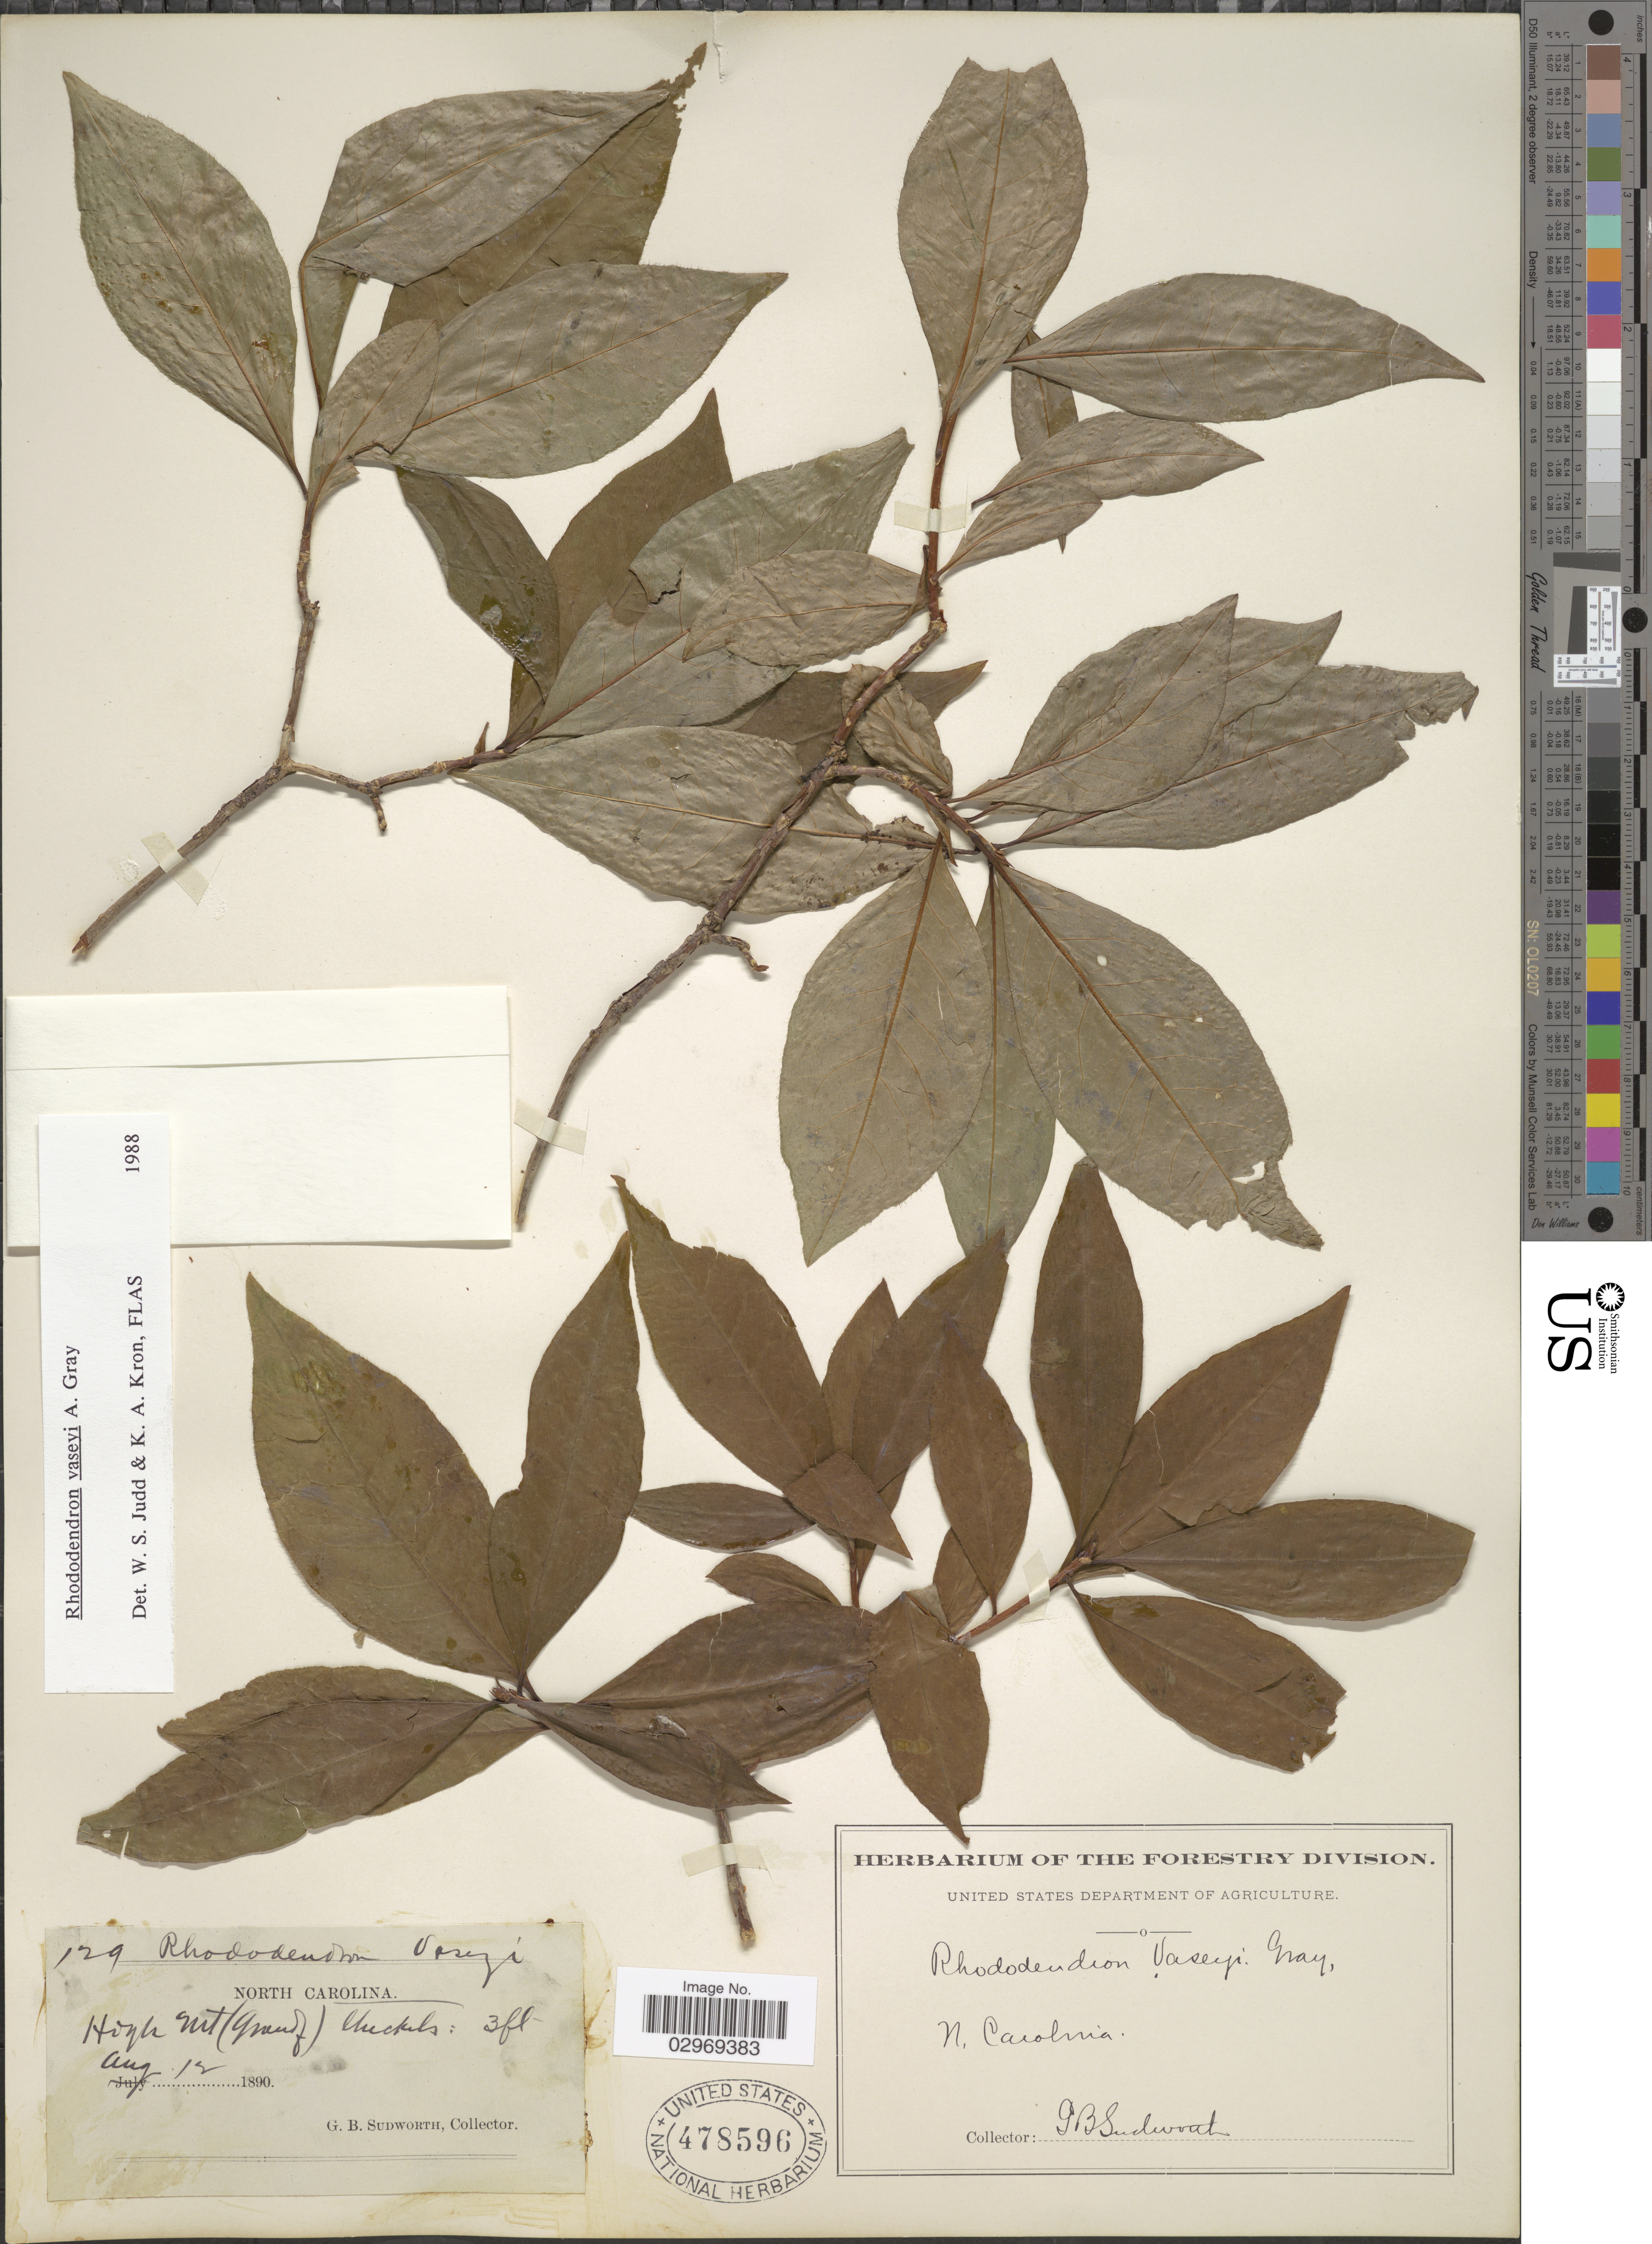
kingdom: Plantae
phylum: Tracheophyta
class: Magnoliopsida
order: Ericales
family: Ericaceae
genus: Rhododendron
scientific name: Rhododendron vaseyi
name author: A. Gray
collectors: G. B. Sudworth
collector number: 129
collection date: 1890-08-12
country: United States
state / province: North Carolina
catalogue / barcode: US 478596